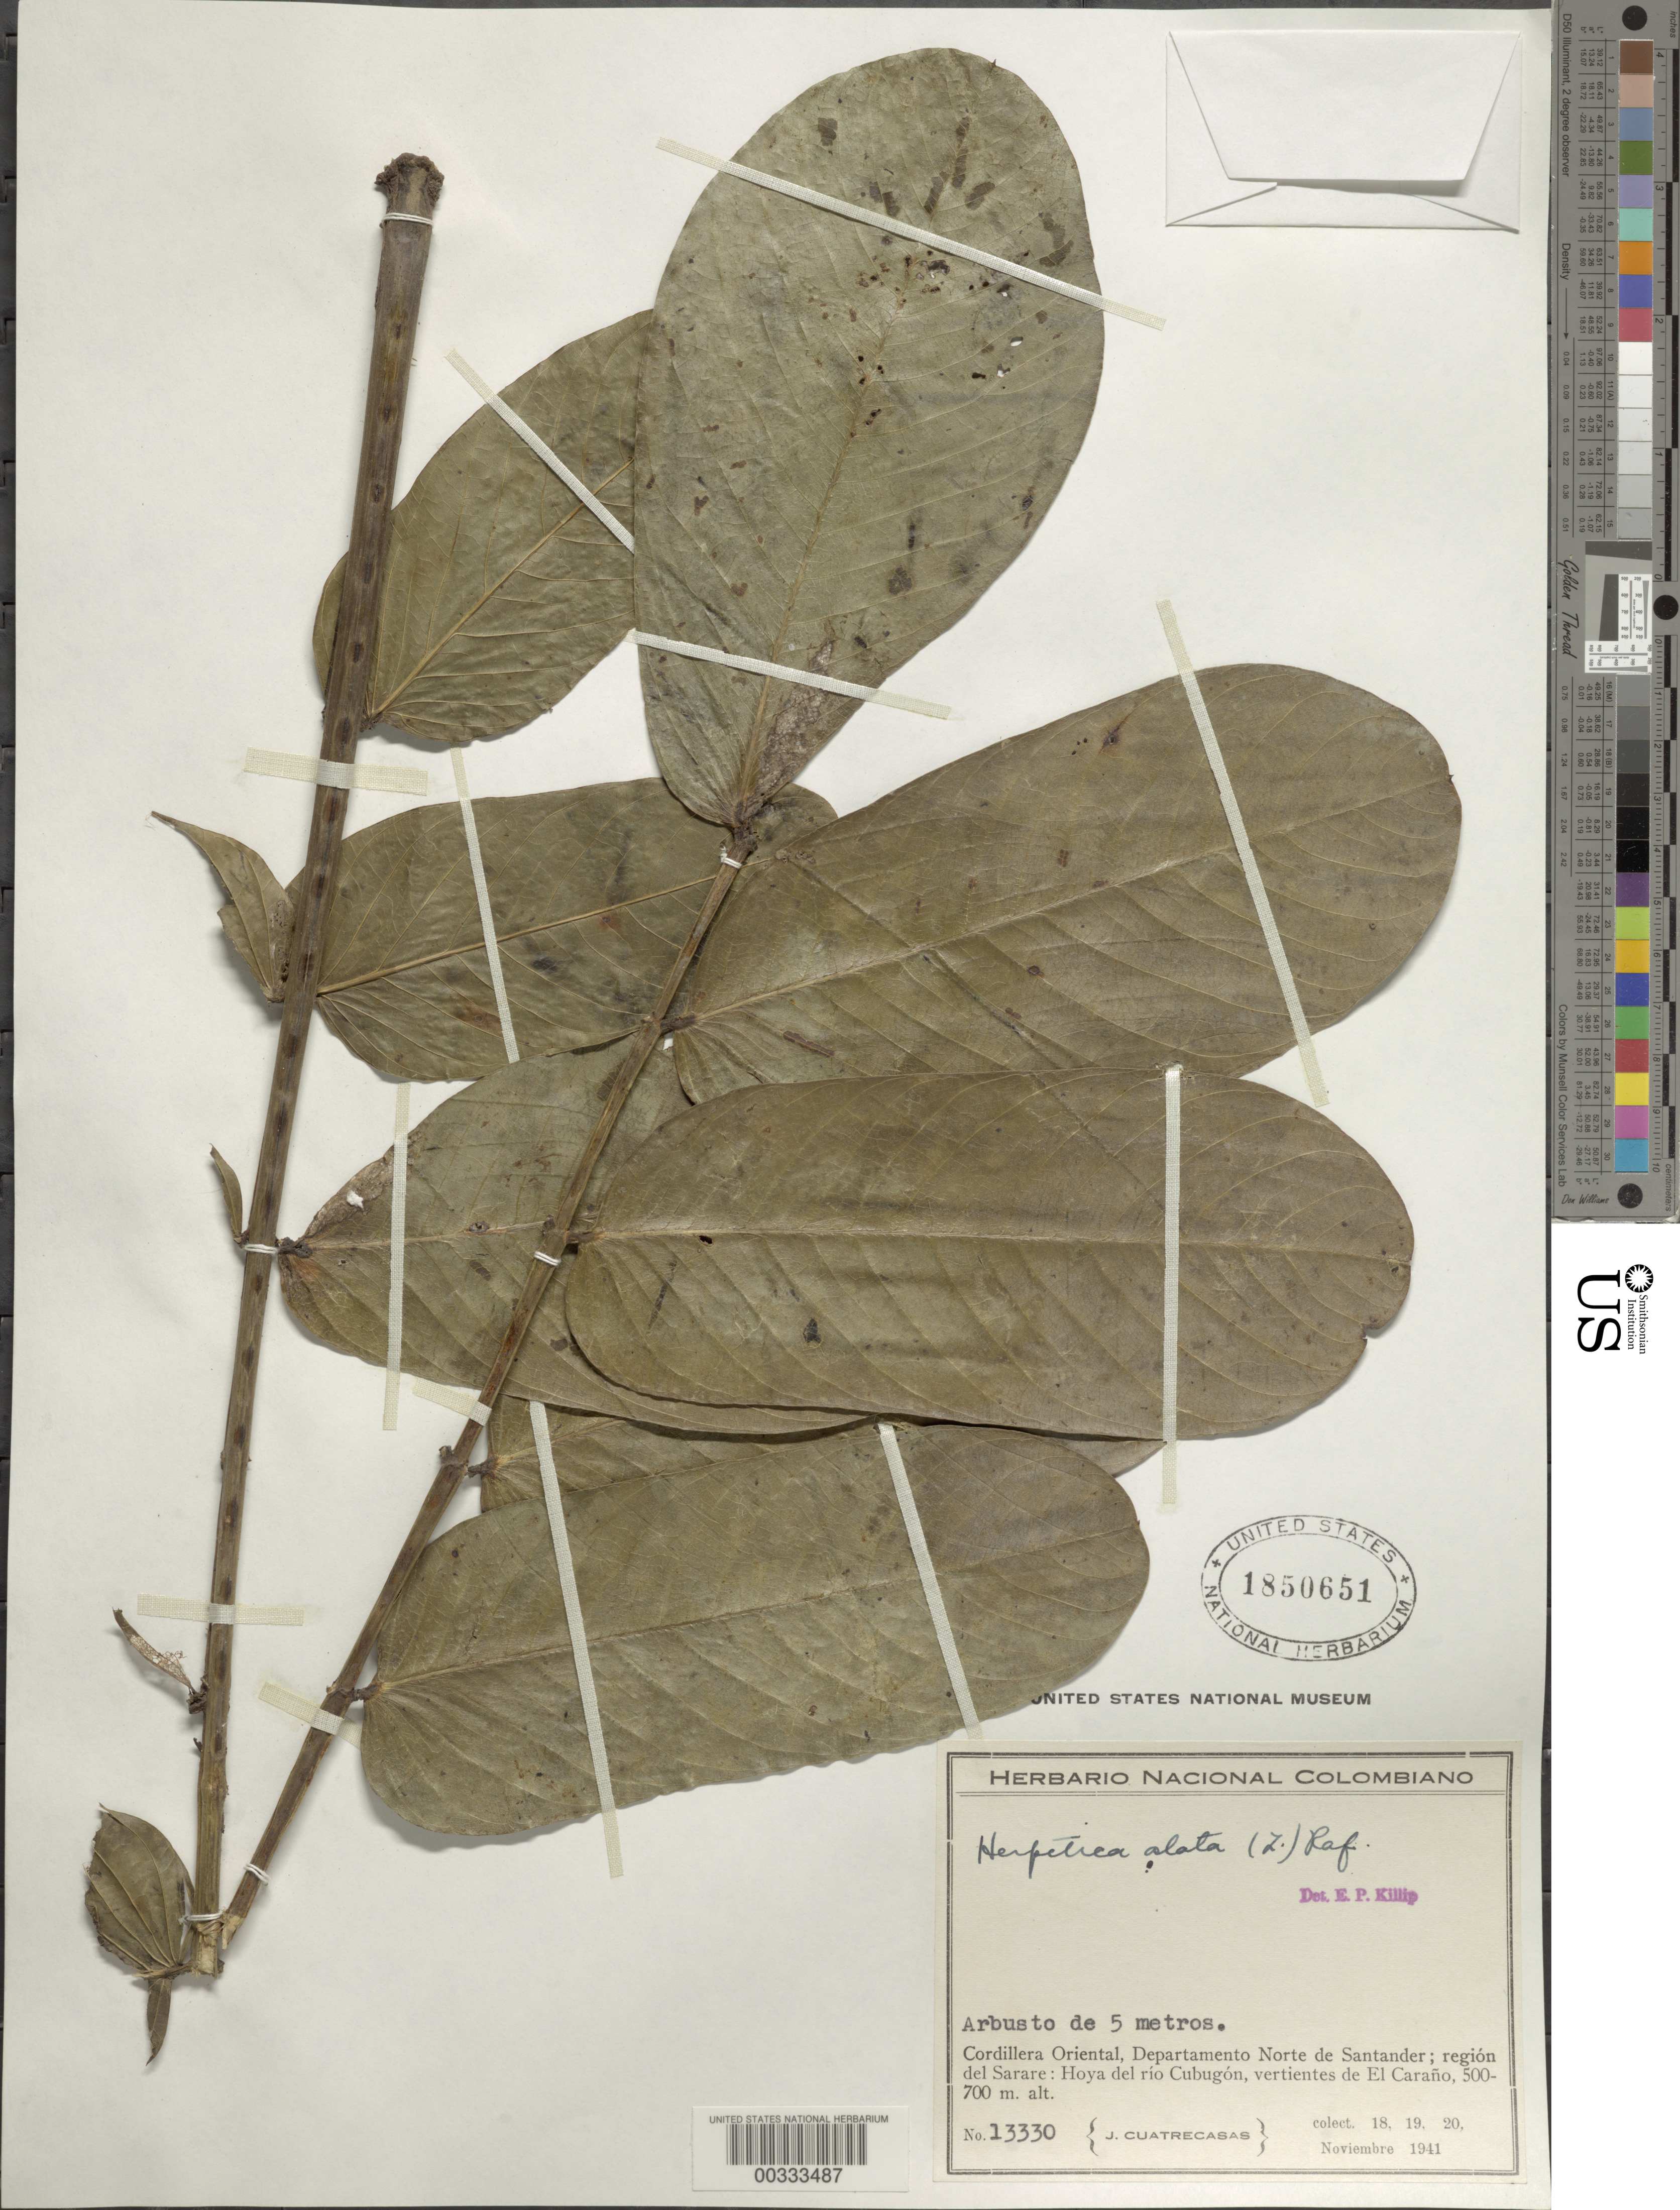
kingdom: Plantae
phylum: Tracheophyta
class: Magnoliopsida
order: Fabales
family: Fabaceae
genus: Senna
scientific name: Senna alata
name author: (L.) Roxb.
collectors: J. Cuatrecasas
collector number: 13330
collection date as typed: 18 Nov 1941 to 20 Nov 1941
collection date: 1941-11-18/1941-11-20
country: Colombia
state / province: Norte de Santander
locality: Region del Sarare; Rio Cubugon, slope of el Carano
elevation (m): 500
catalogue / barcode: US 1850651